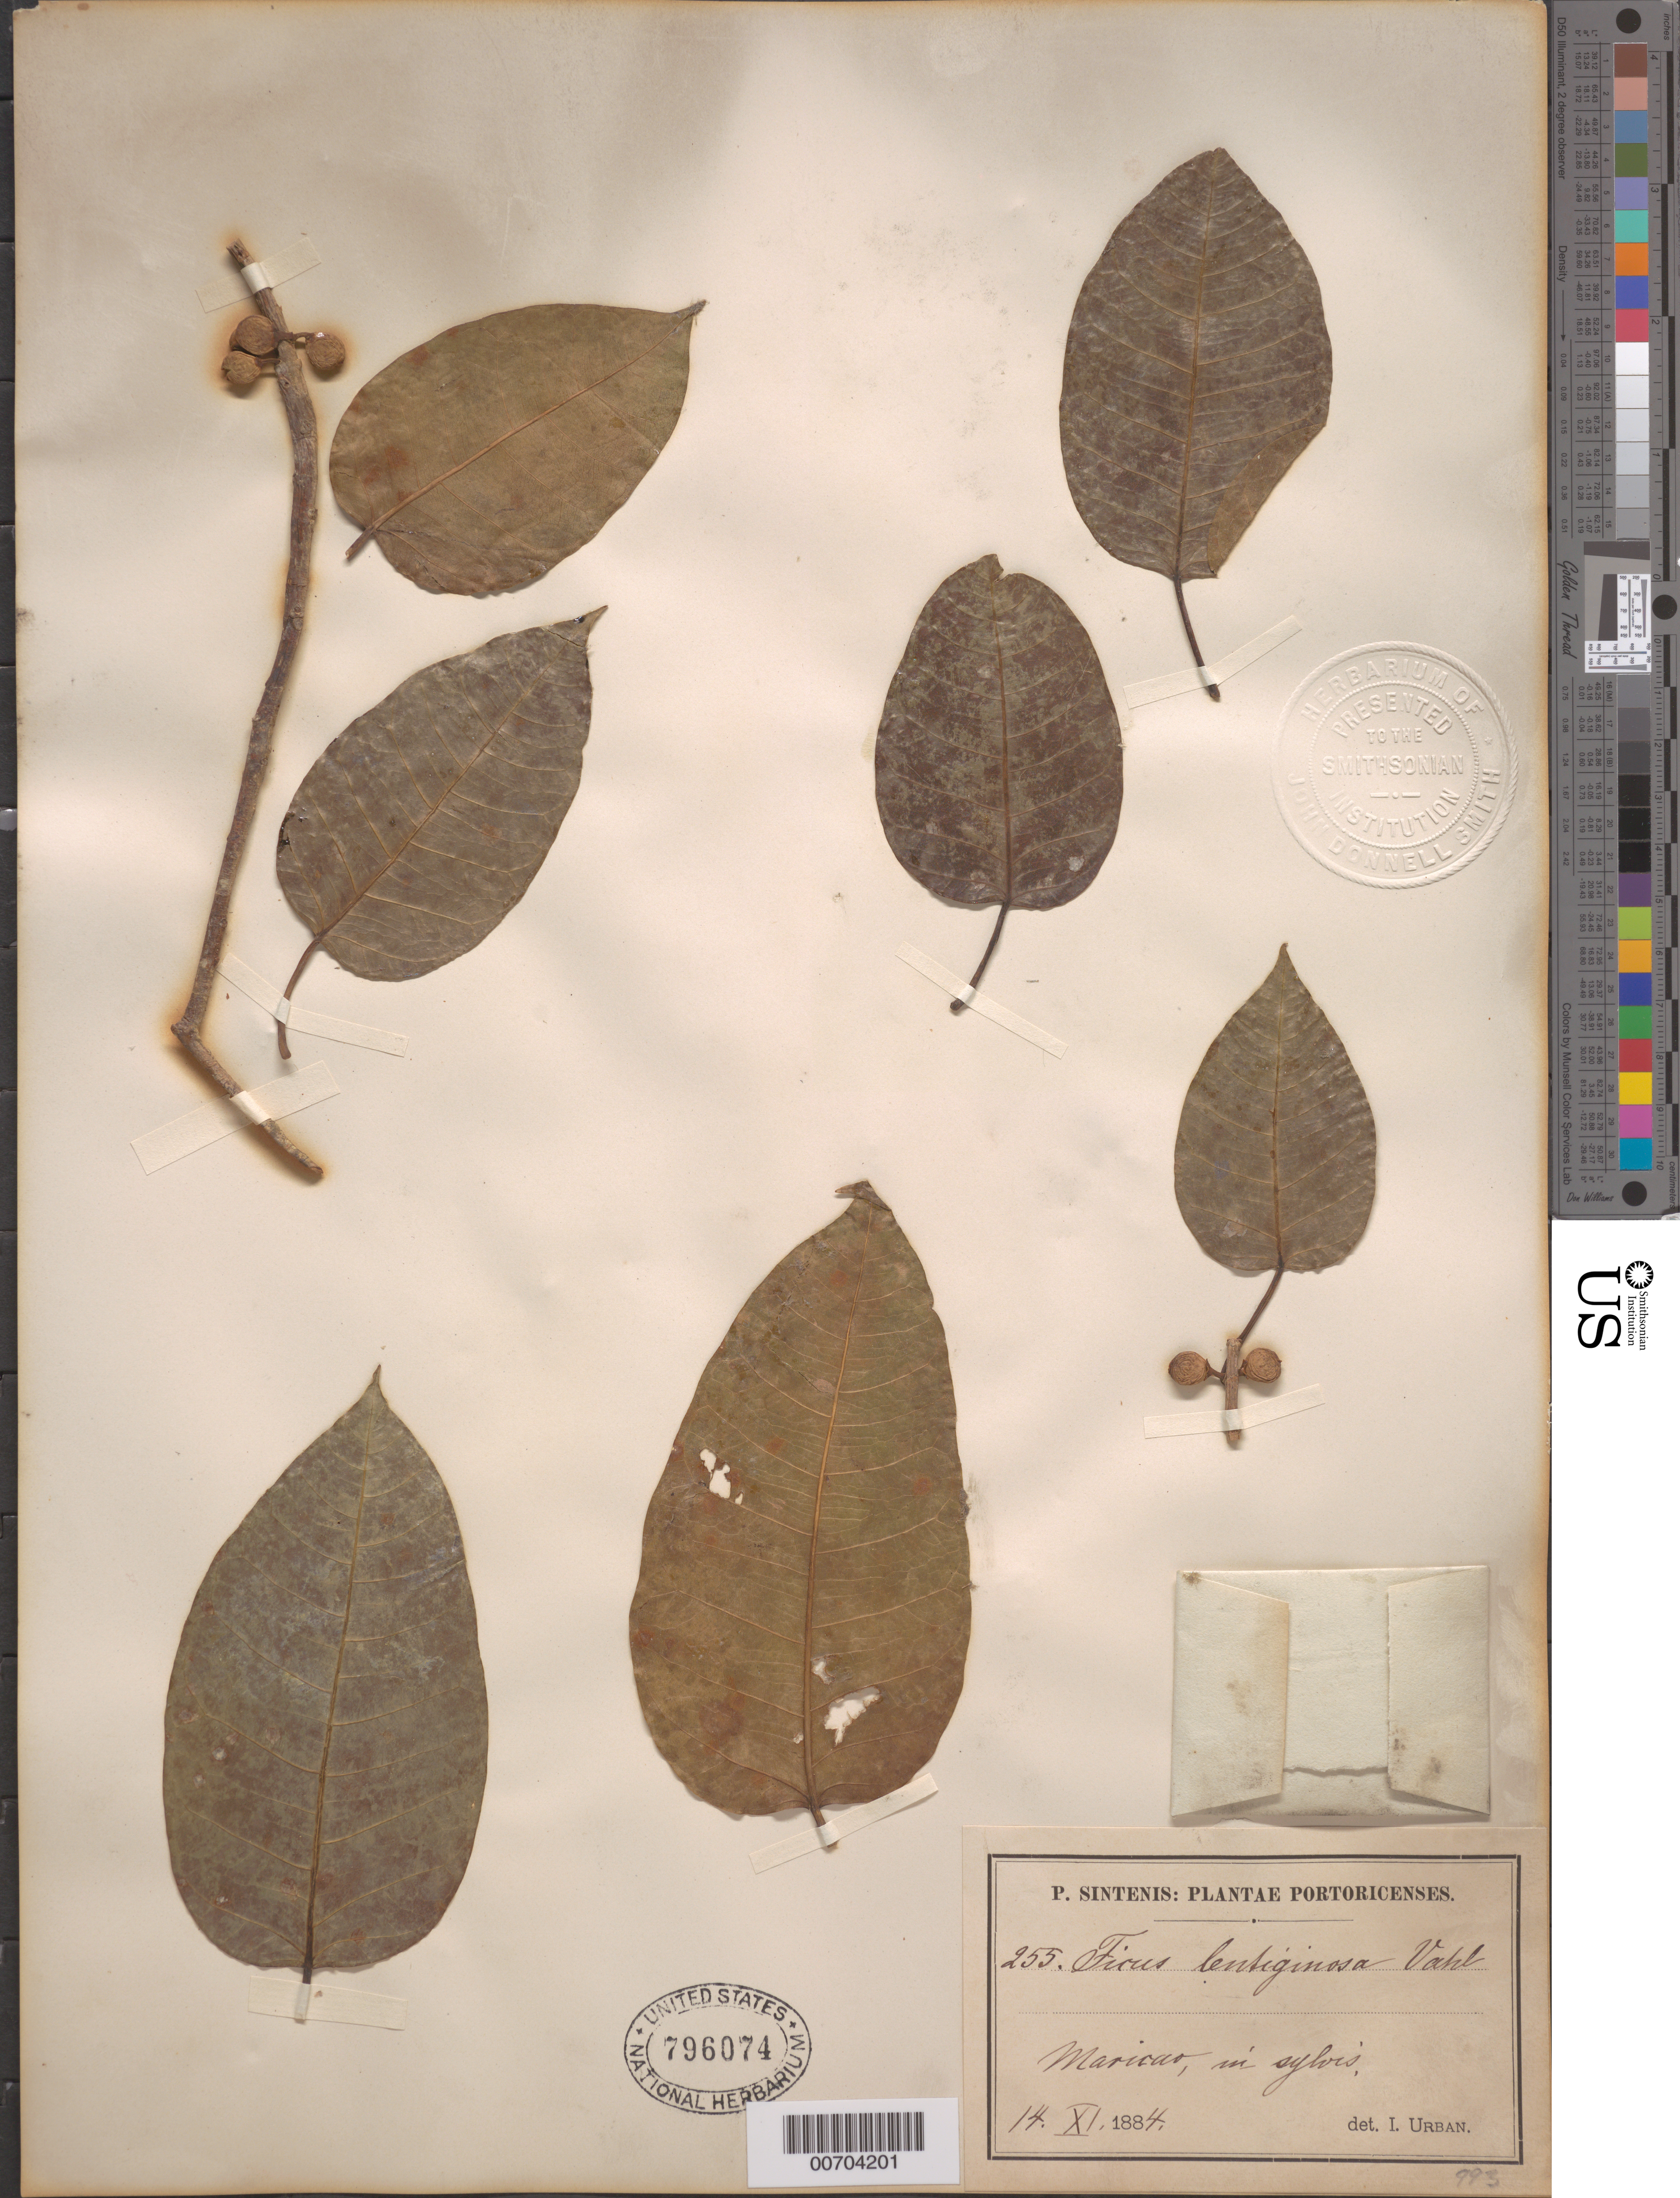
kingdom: Plantae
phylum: Tracheophyta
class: Magnoliopsida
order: Rosales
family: Moraceae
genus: Ficus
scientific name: Ficus lentiginosa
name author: Vahl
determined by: Urban, Ignatz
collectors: P. Sintenis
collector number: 255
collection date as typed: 14 Nov 1884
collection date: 1884-11-14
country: Puerto Rico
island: Greater Antilles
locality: Maricao, in syvlis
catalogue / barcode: US 796074